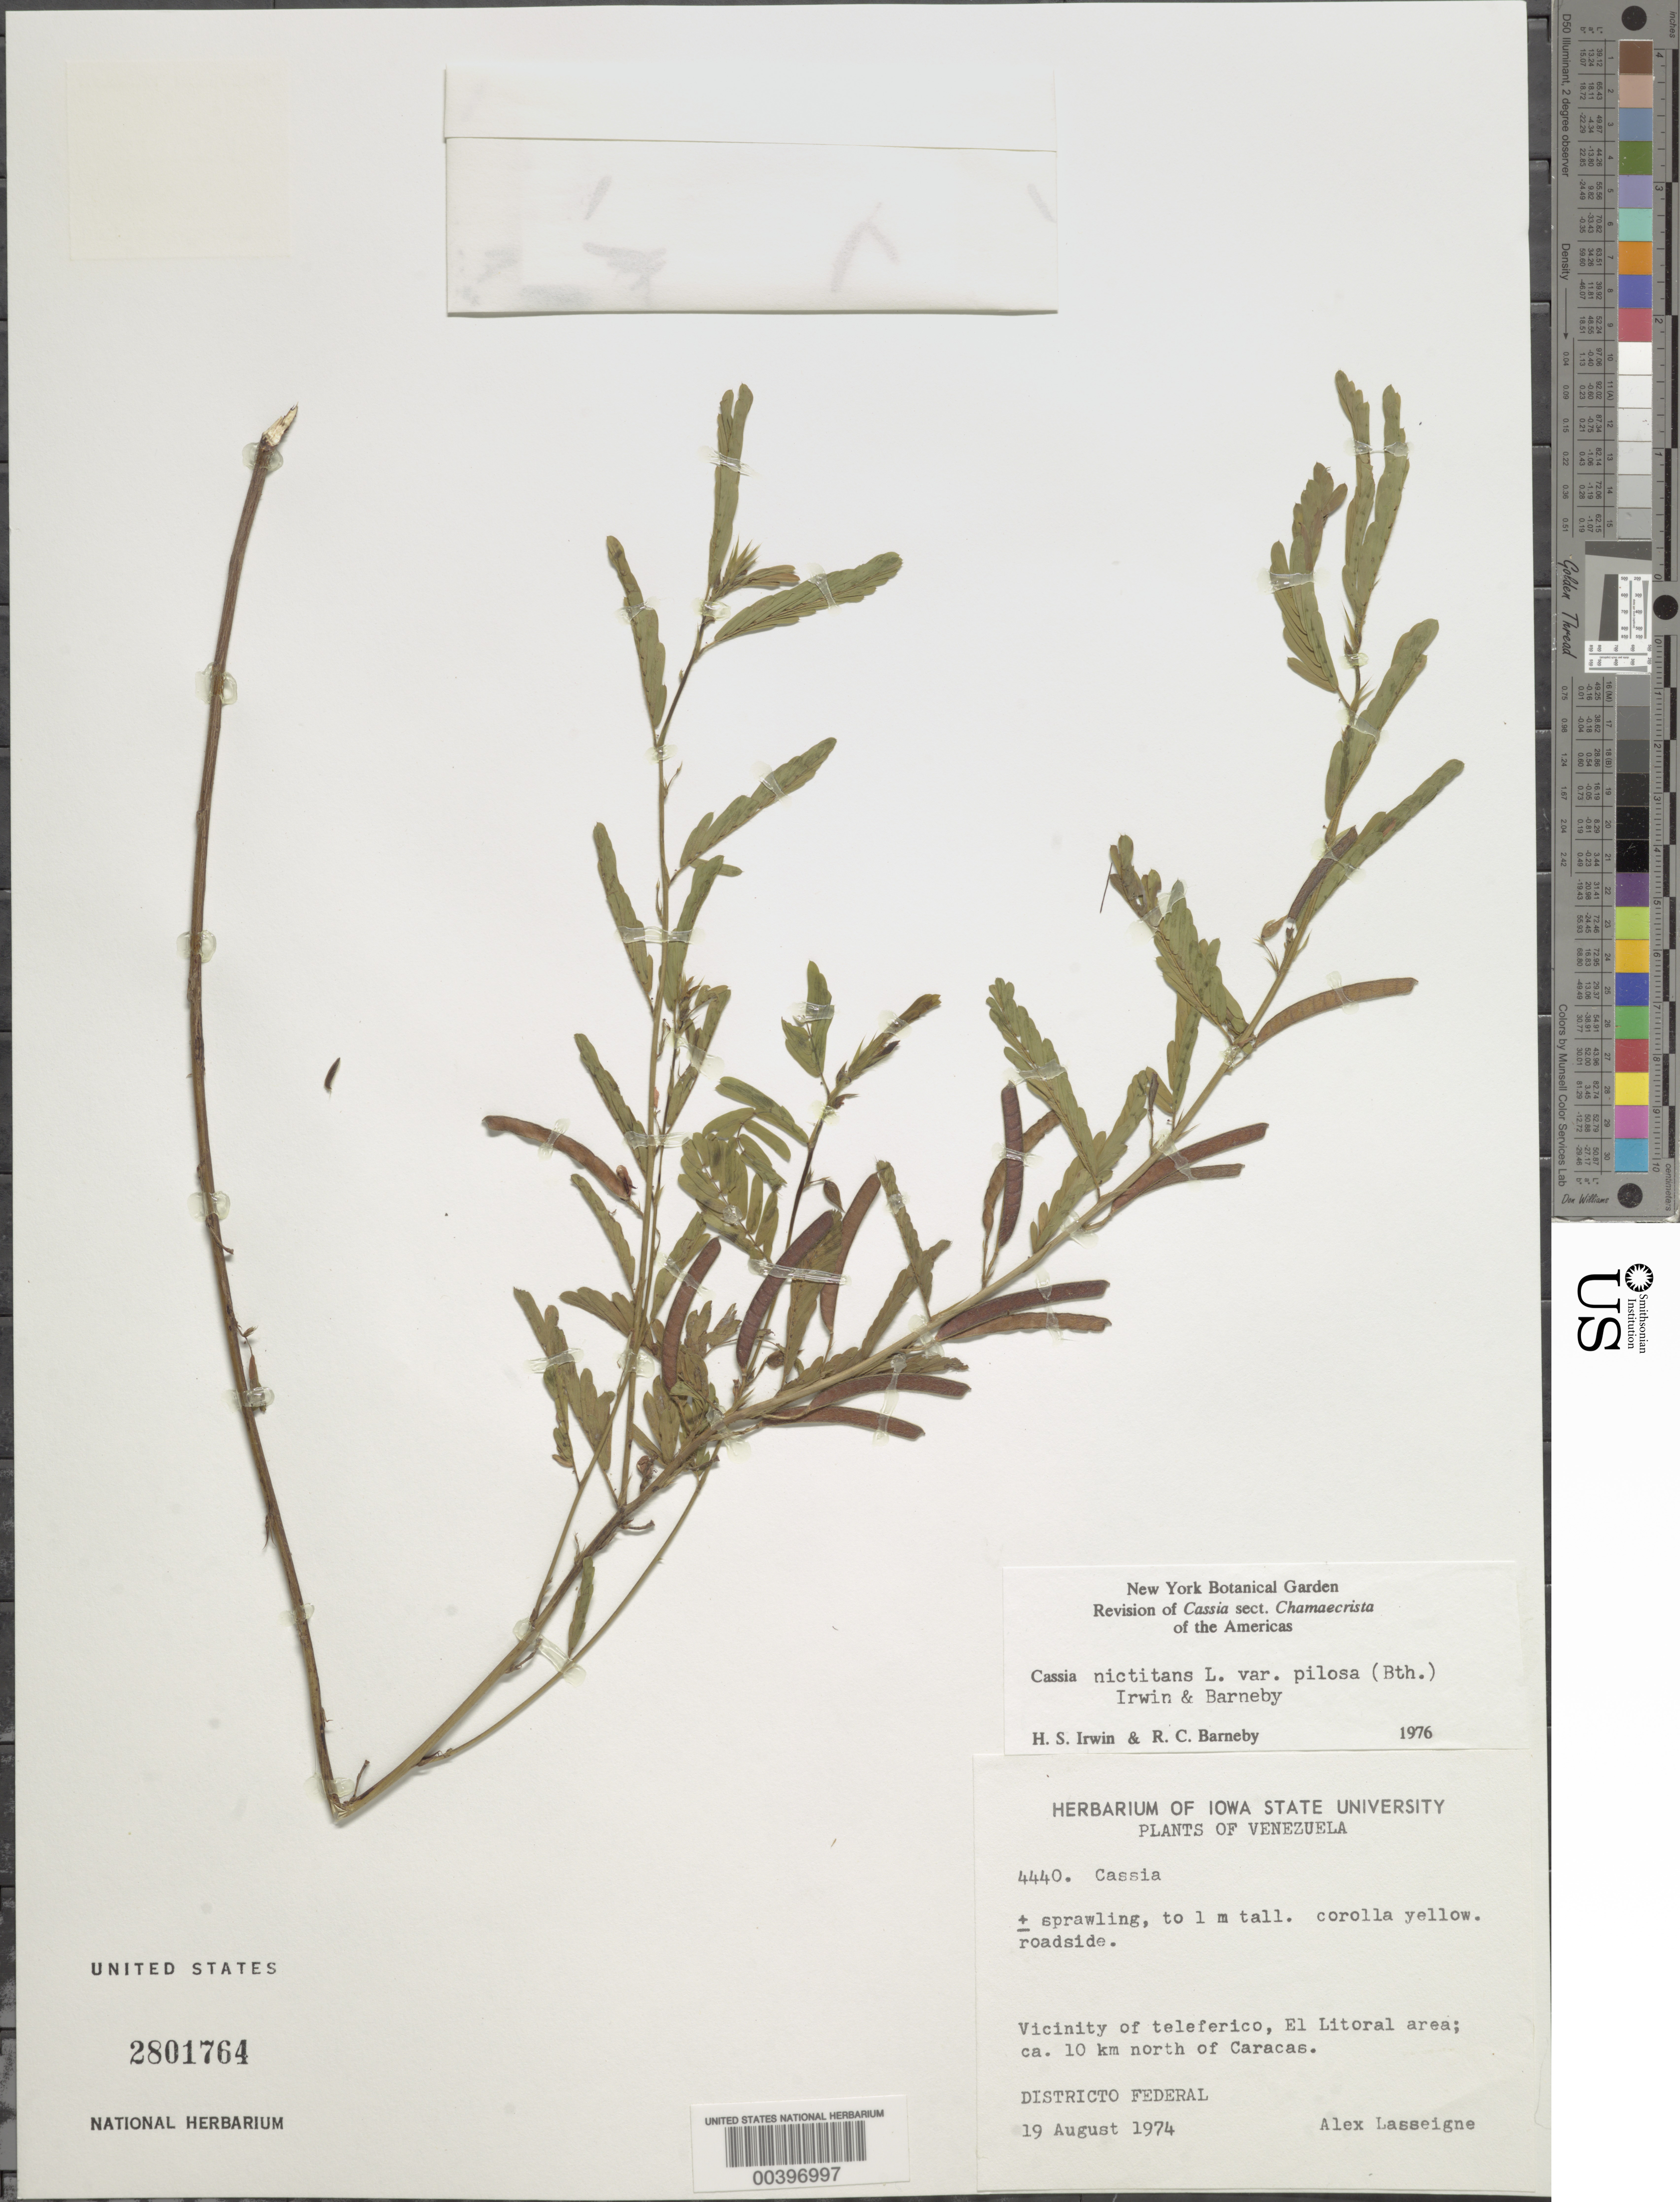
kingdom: Plantae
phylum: Tracheophyta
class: Magnoliopsida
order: Fabales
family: Fabaceae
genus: Chamaecrista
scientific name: Chamaecrista nictitans var. pilosa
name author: (Benth.) H.S. Irwin & Barneby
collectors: A. Lasseigne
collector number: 4440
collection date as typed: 19 Aug 1974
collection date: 1974-08-19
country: Venezuela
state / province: Distrito Federal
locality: Vicinity of teleferico, el litoral area; ca 10 km n of caracas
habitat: Roadside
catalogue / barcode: US 2801764